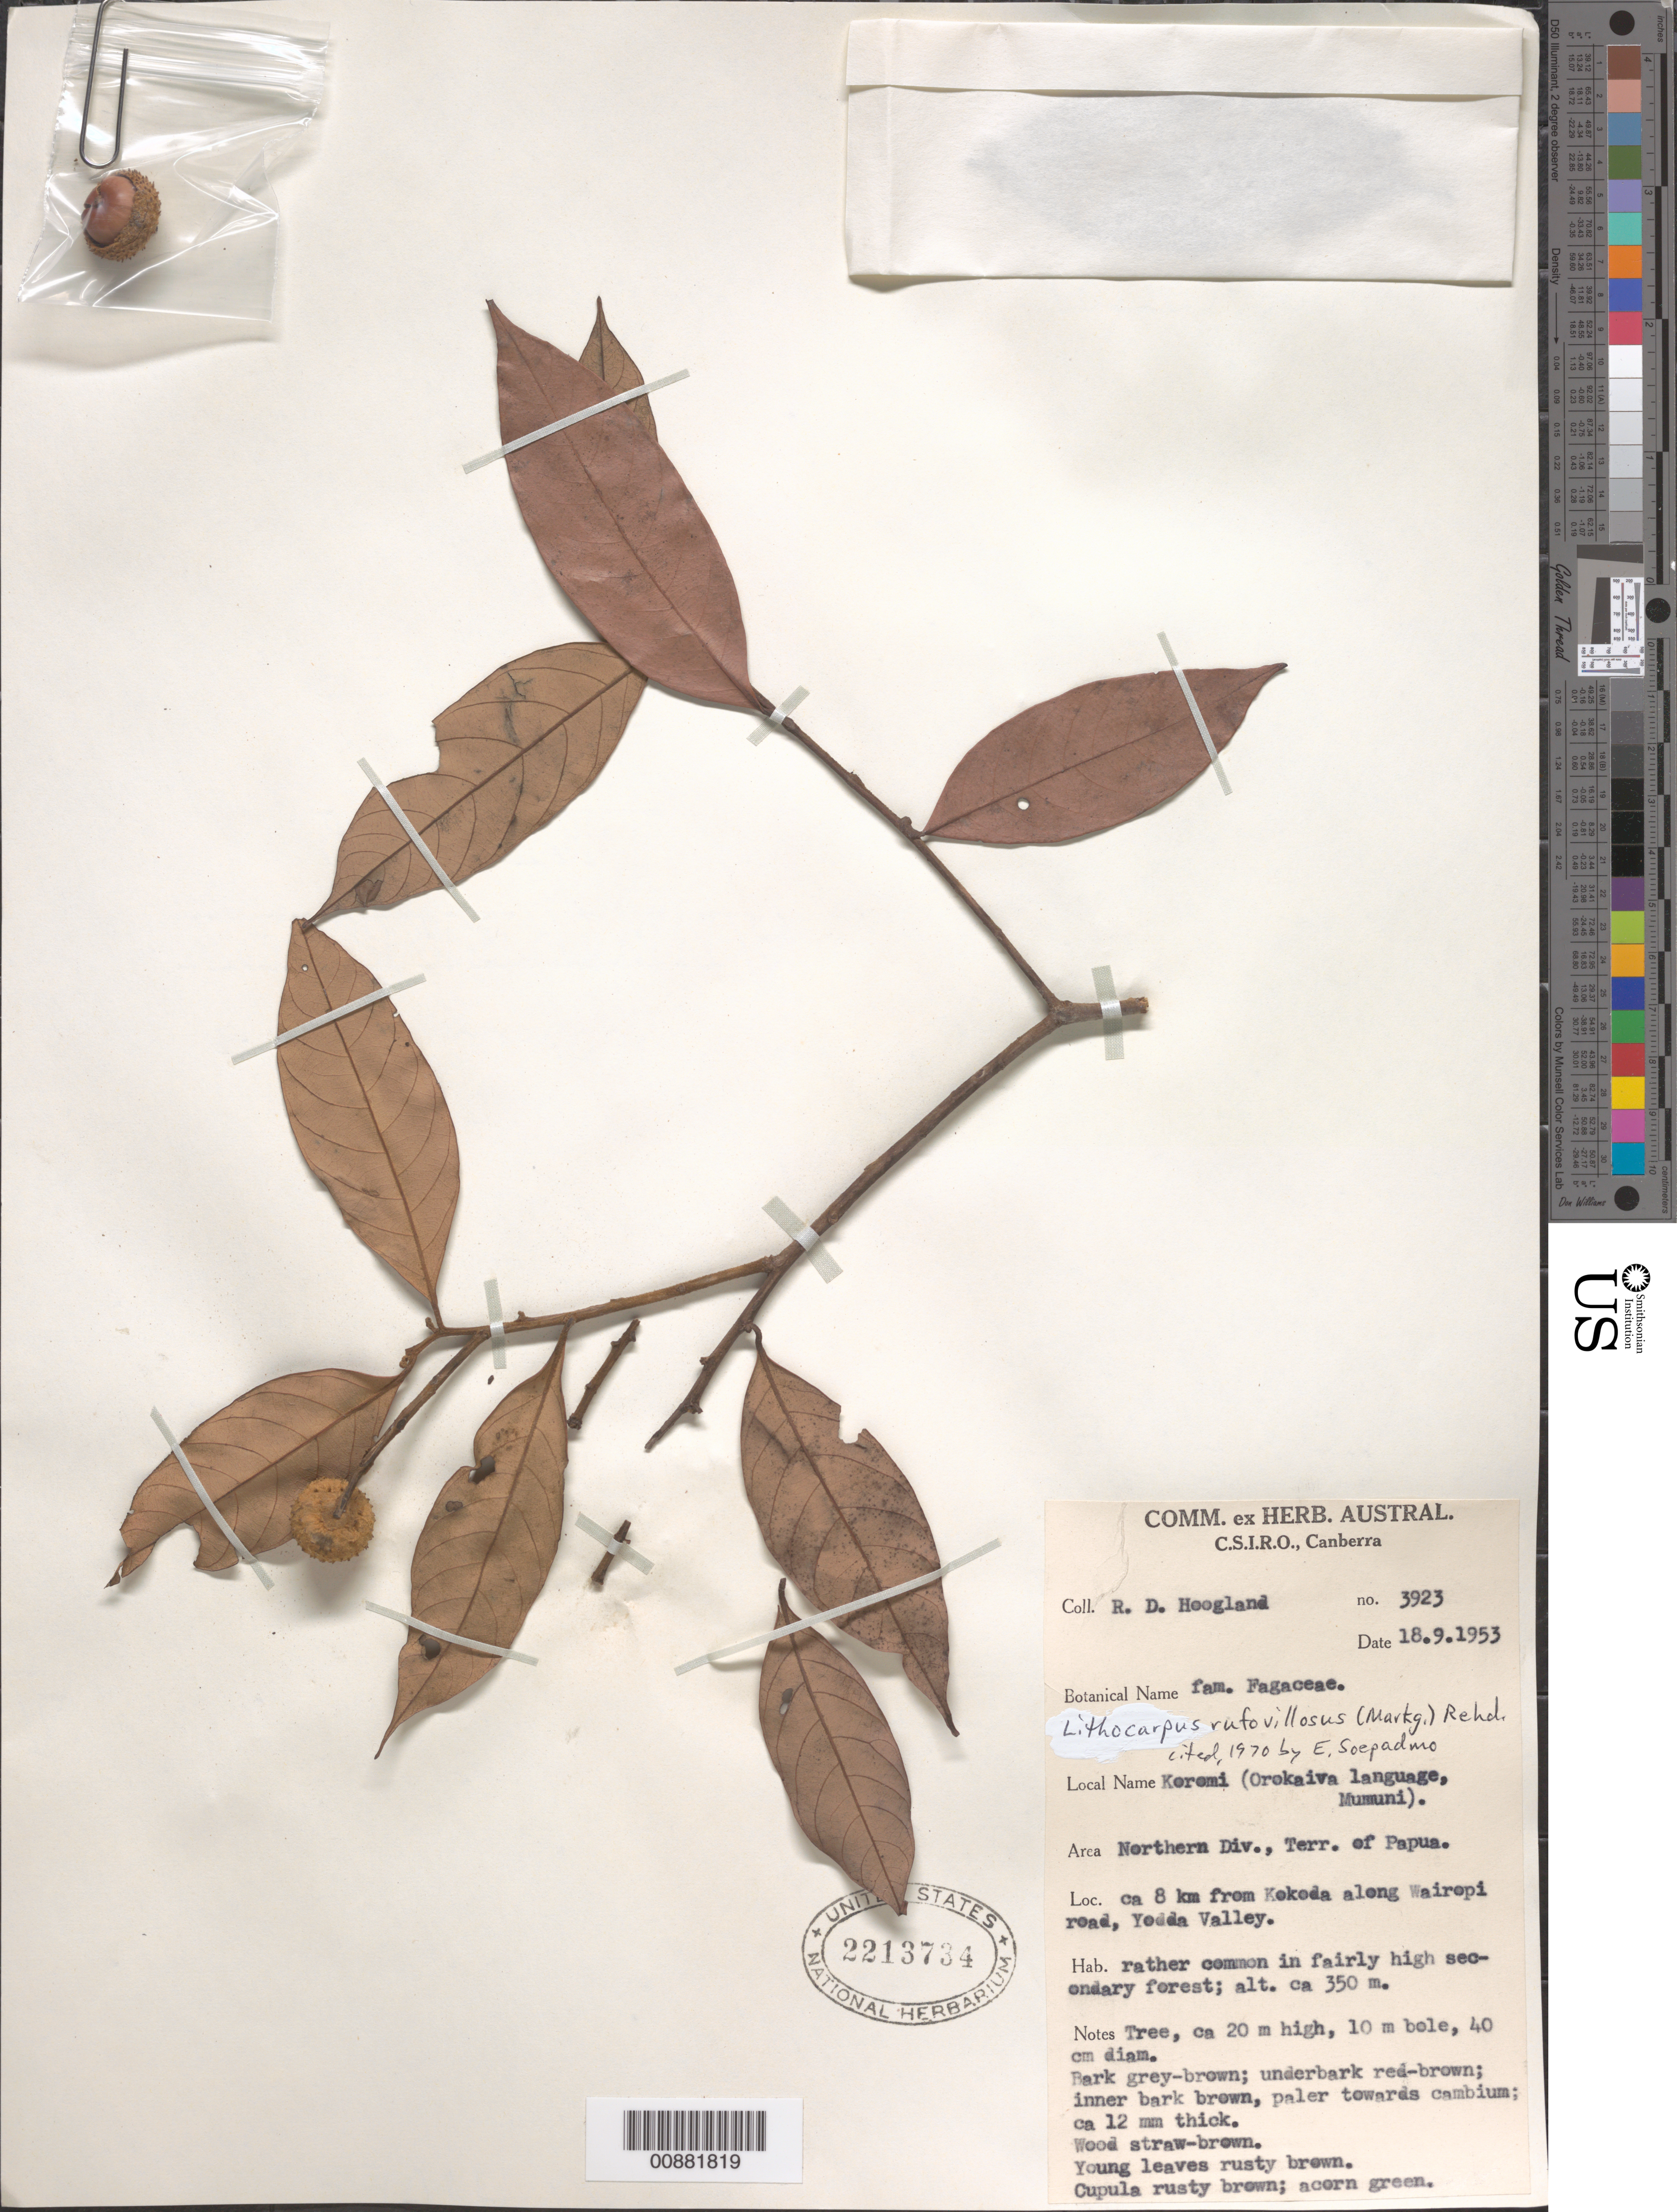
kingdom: Plantae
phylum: Tracheophyta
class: Magnoliopsida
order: Fagales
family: Fagaceae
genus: Lithocarpus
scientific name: Lithocarpus rufovillosus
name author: (Markgr.) Rehder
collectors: R. D. Hoogland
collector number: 3923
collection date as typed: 18 Sep 1953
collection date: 1953-09-18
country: Australia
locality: ca 8 km from Kokoda along Wairopi road, Yodda Valley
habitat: rather common in fairly high secondary forest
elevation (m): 350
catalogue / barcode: US 2213734